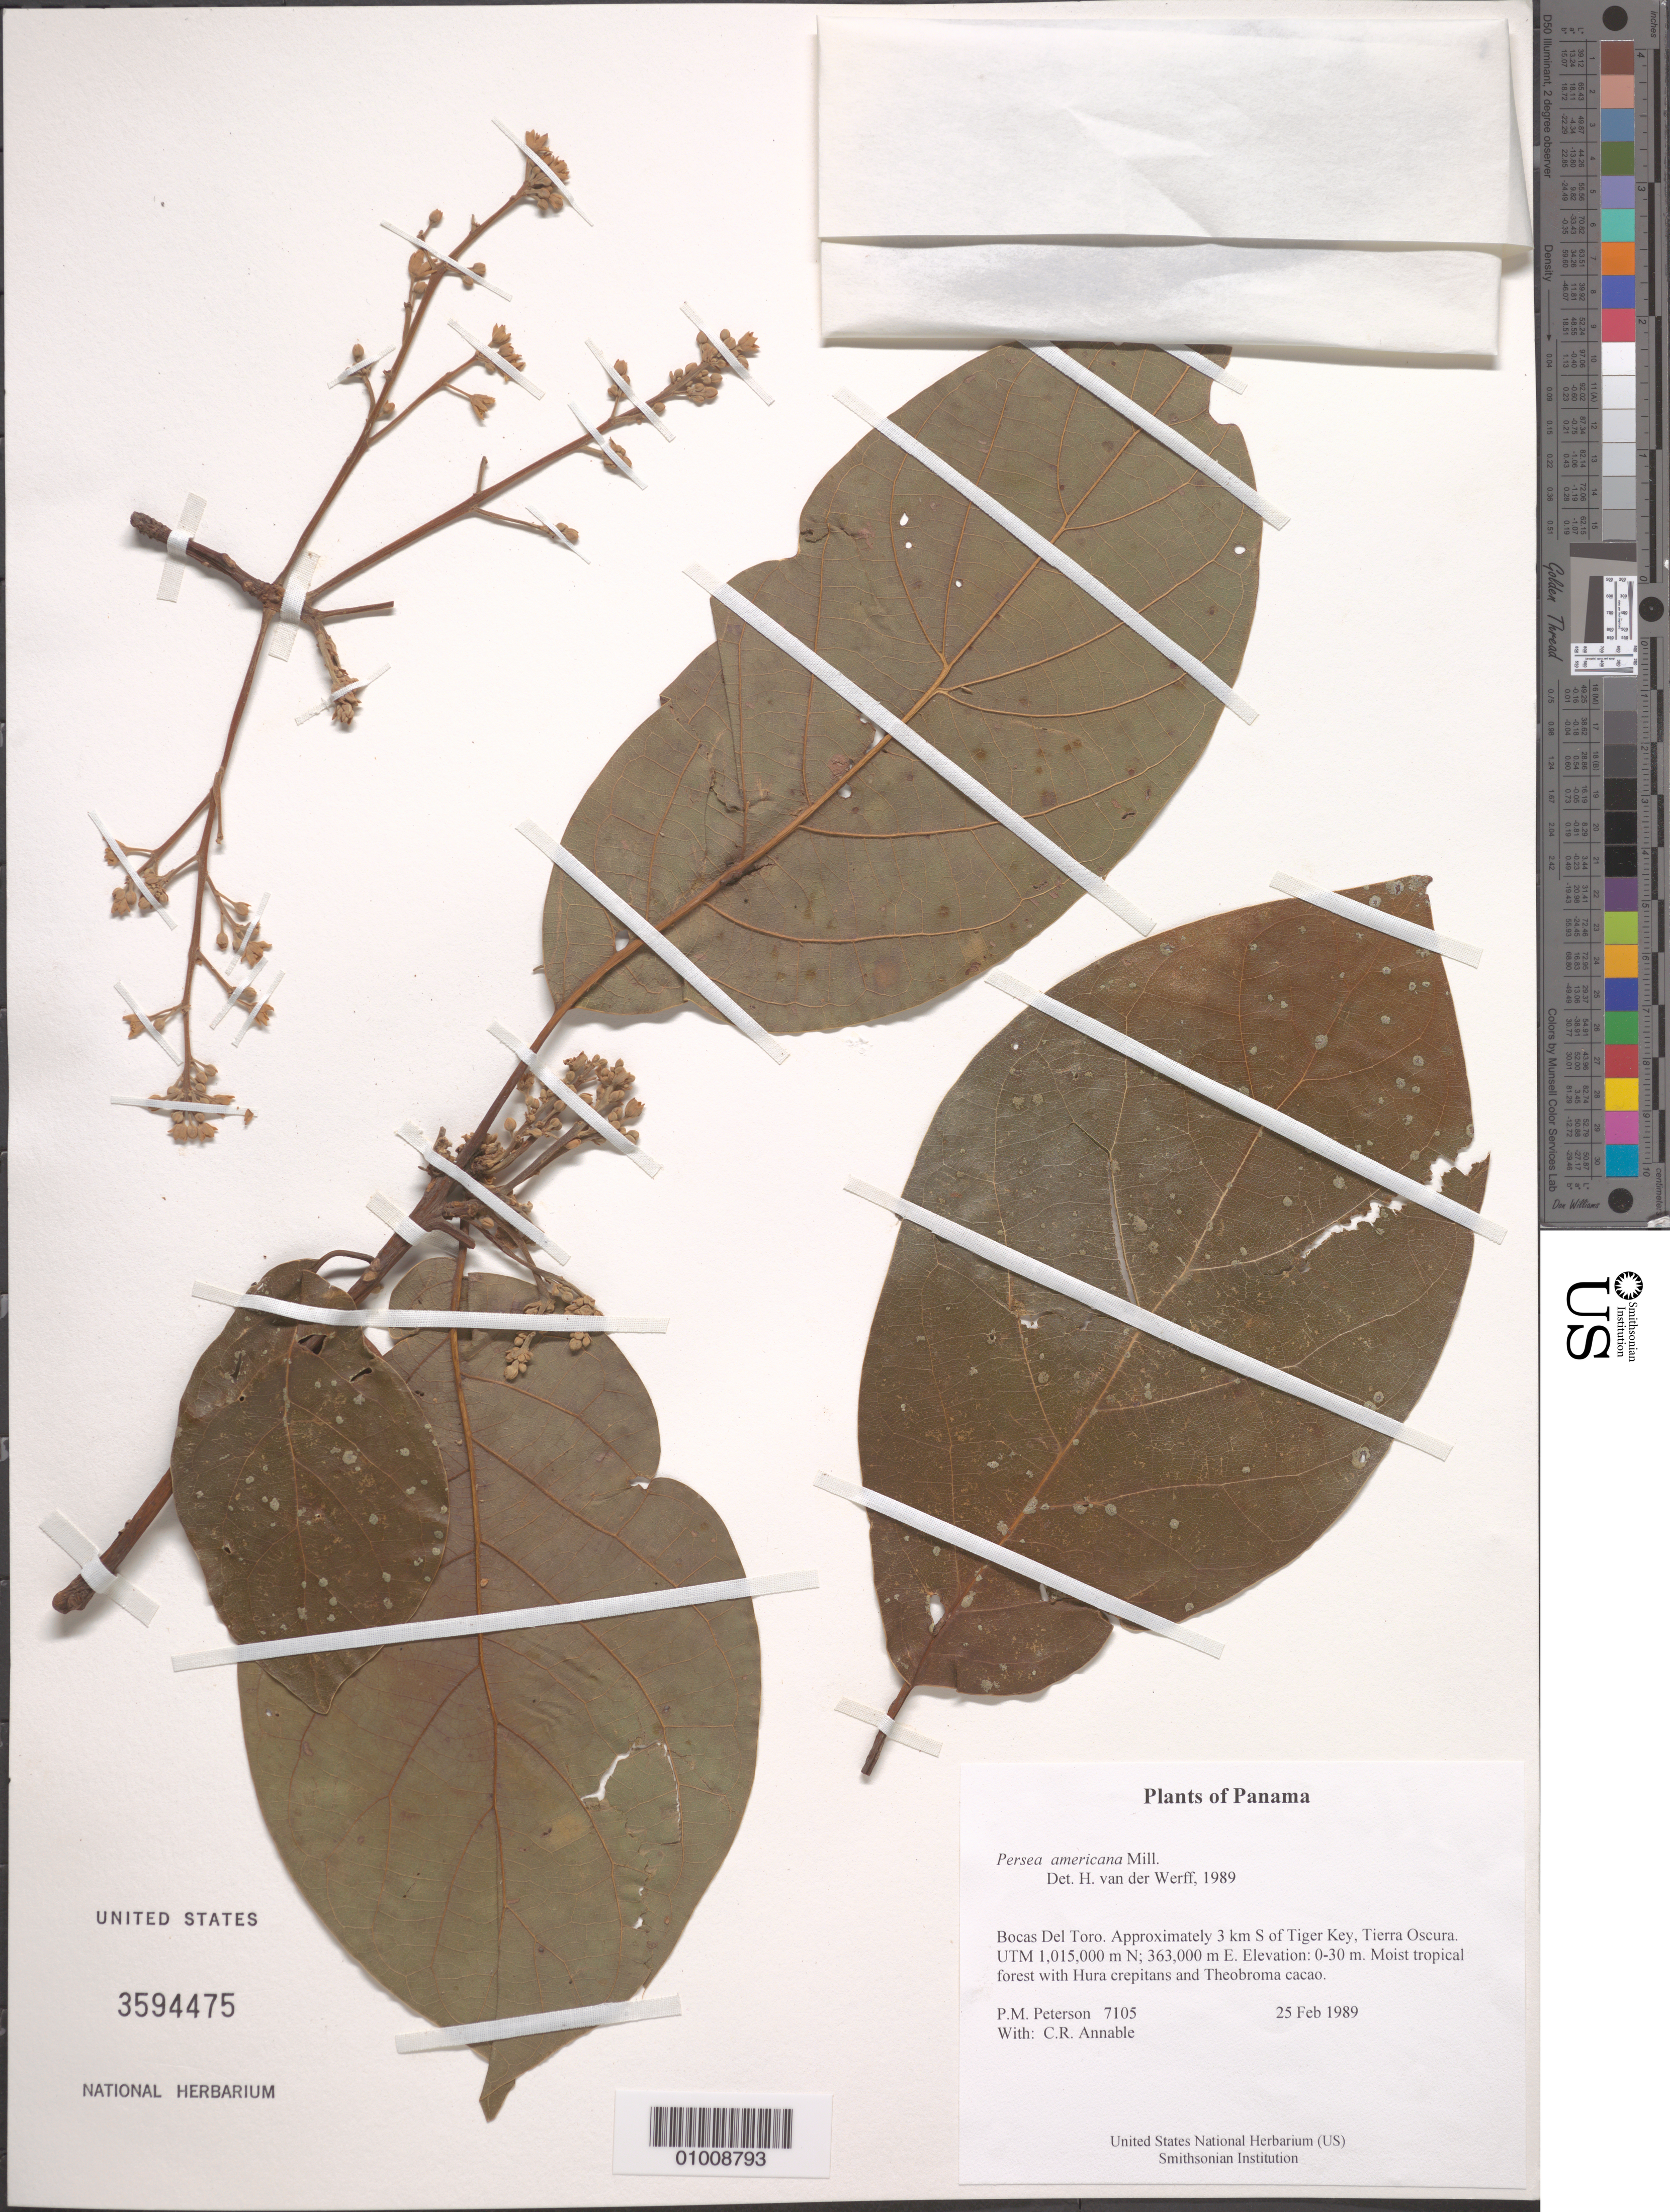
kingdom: Plantae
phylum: Tracheophyta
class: Magnoliopsida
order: Laurales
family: Lauraceae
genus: Persea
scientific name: Persea americana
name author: Mill.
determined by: van der Werff, H., (MO), Missouri Botanical Garden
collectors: P. M. Peterson & C. R. Annable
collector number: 07105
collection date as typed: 25 Feb 1989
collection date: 1989-02-25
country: Panama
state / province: Bocas del Toro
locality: Approximately 3 km S of Tiger Key, Tierra Oscura. UTM 1,015,000 m N; 363,000 m E.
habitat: Moist tropical forest with Hura crepitans and Theobroma cacao.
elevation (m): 0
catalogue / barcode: US 3594475